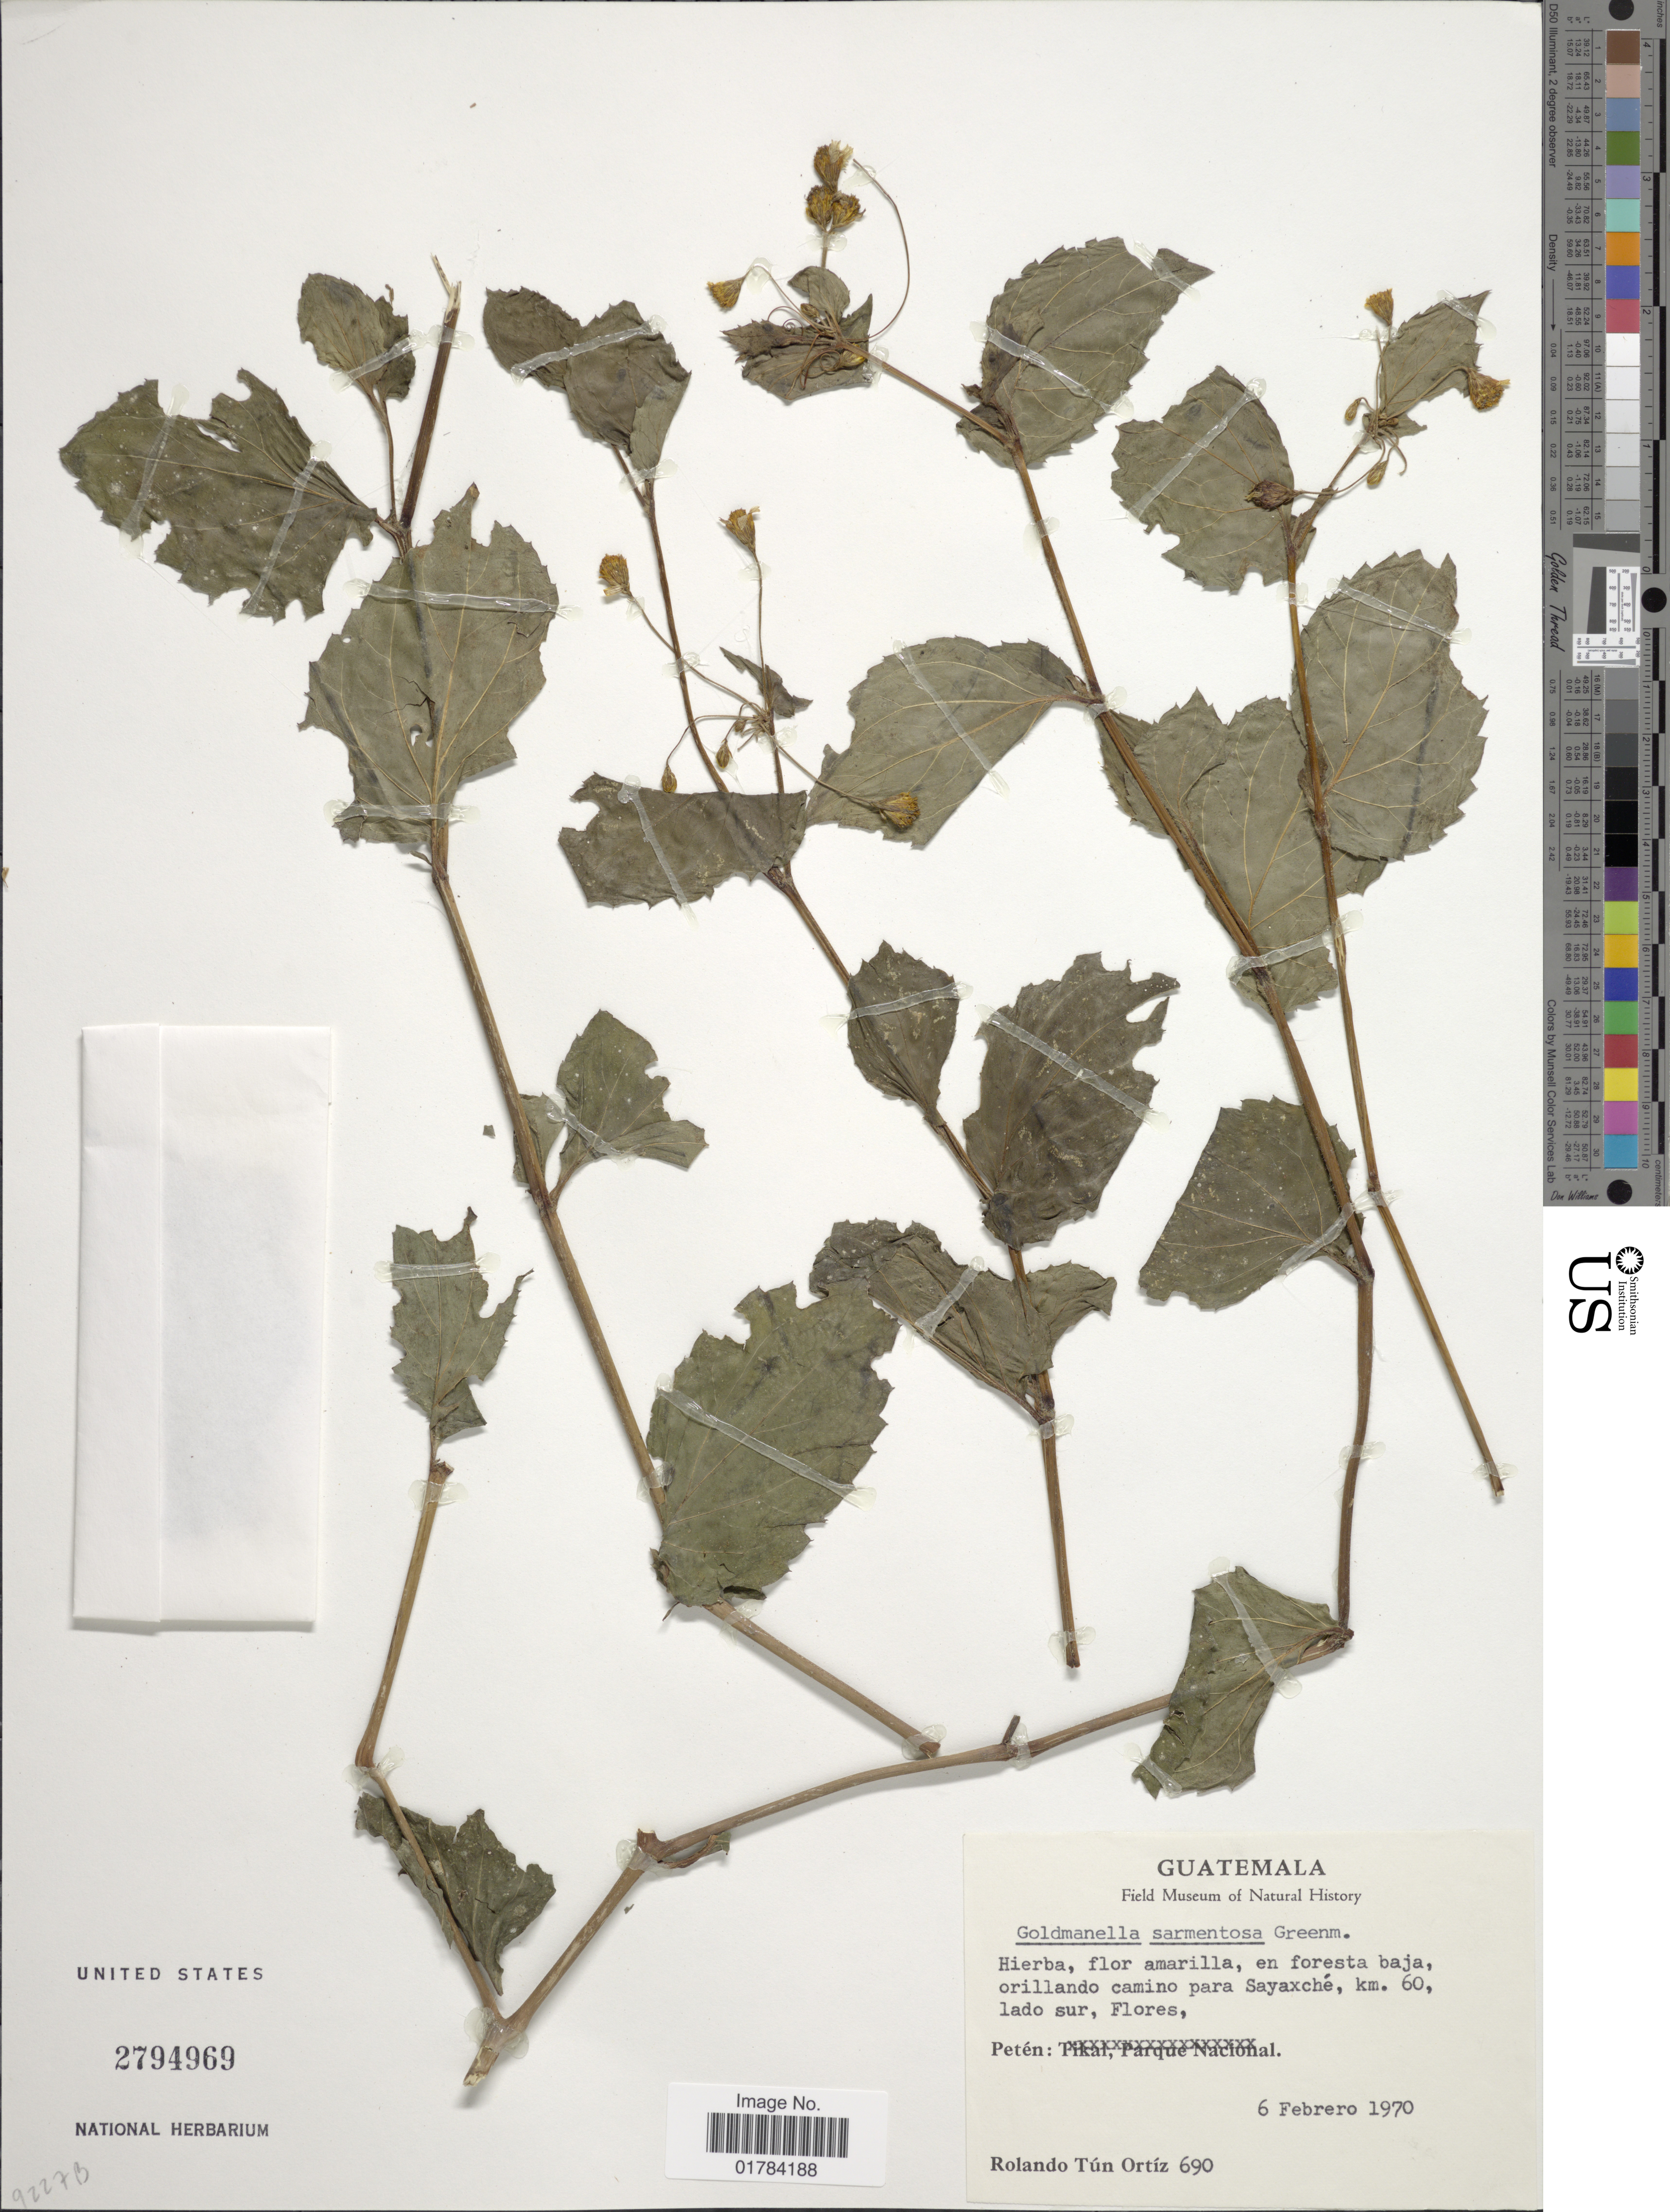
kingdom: Plantae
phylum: Tracheophyta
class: Magnoliopsida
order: Asterales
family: Asteraceae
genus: Goldmanella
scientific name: Goldmanella sarmentosa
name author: Greenm.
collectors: R. Tún Ortíz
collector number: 690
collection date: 1970-02-06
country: Guatemala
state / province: El Petén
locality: Hierba, flor amarilla, en foresta baja, orillando camino para Sayaxche, km 60, lado sur, Flores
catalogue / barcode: US 2794969